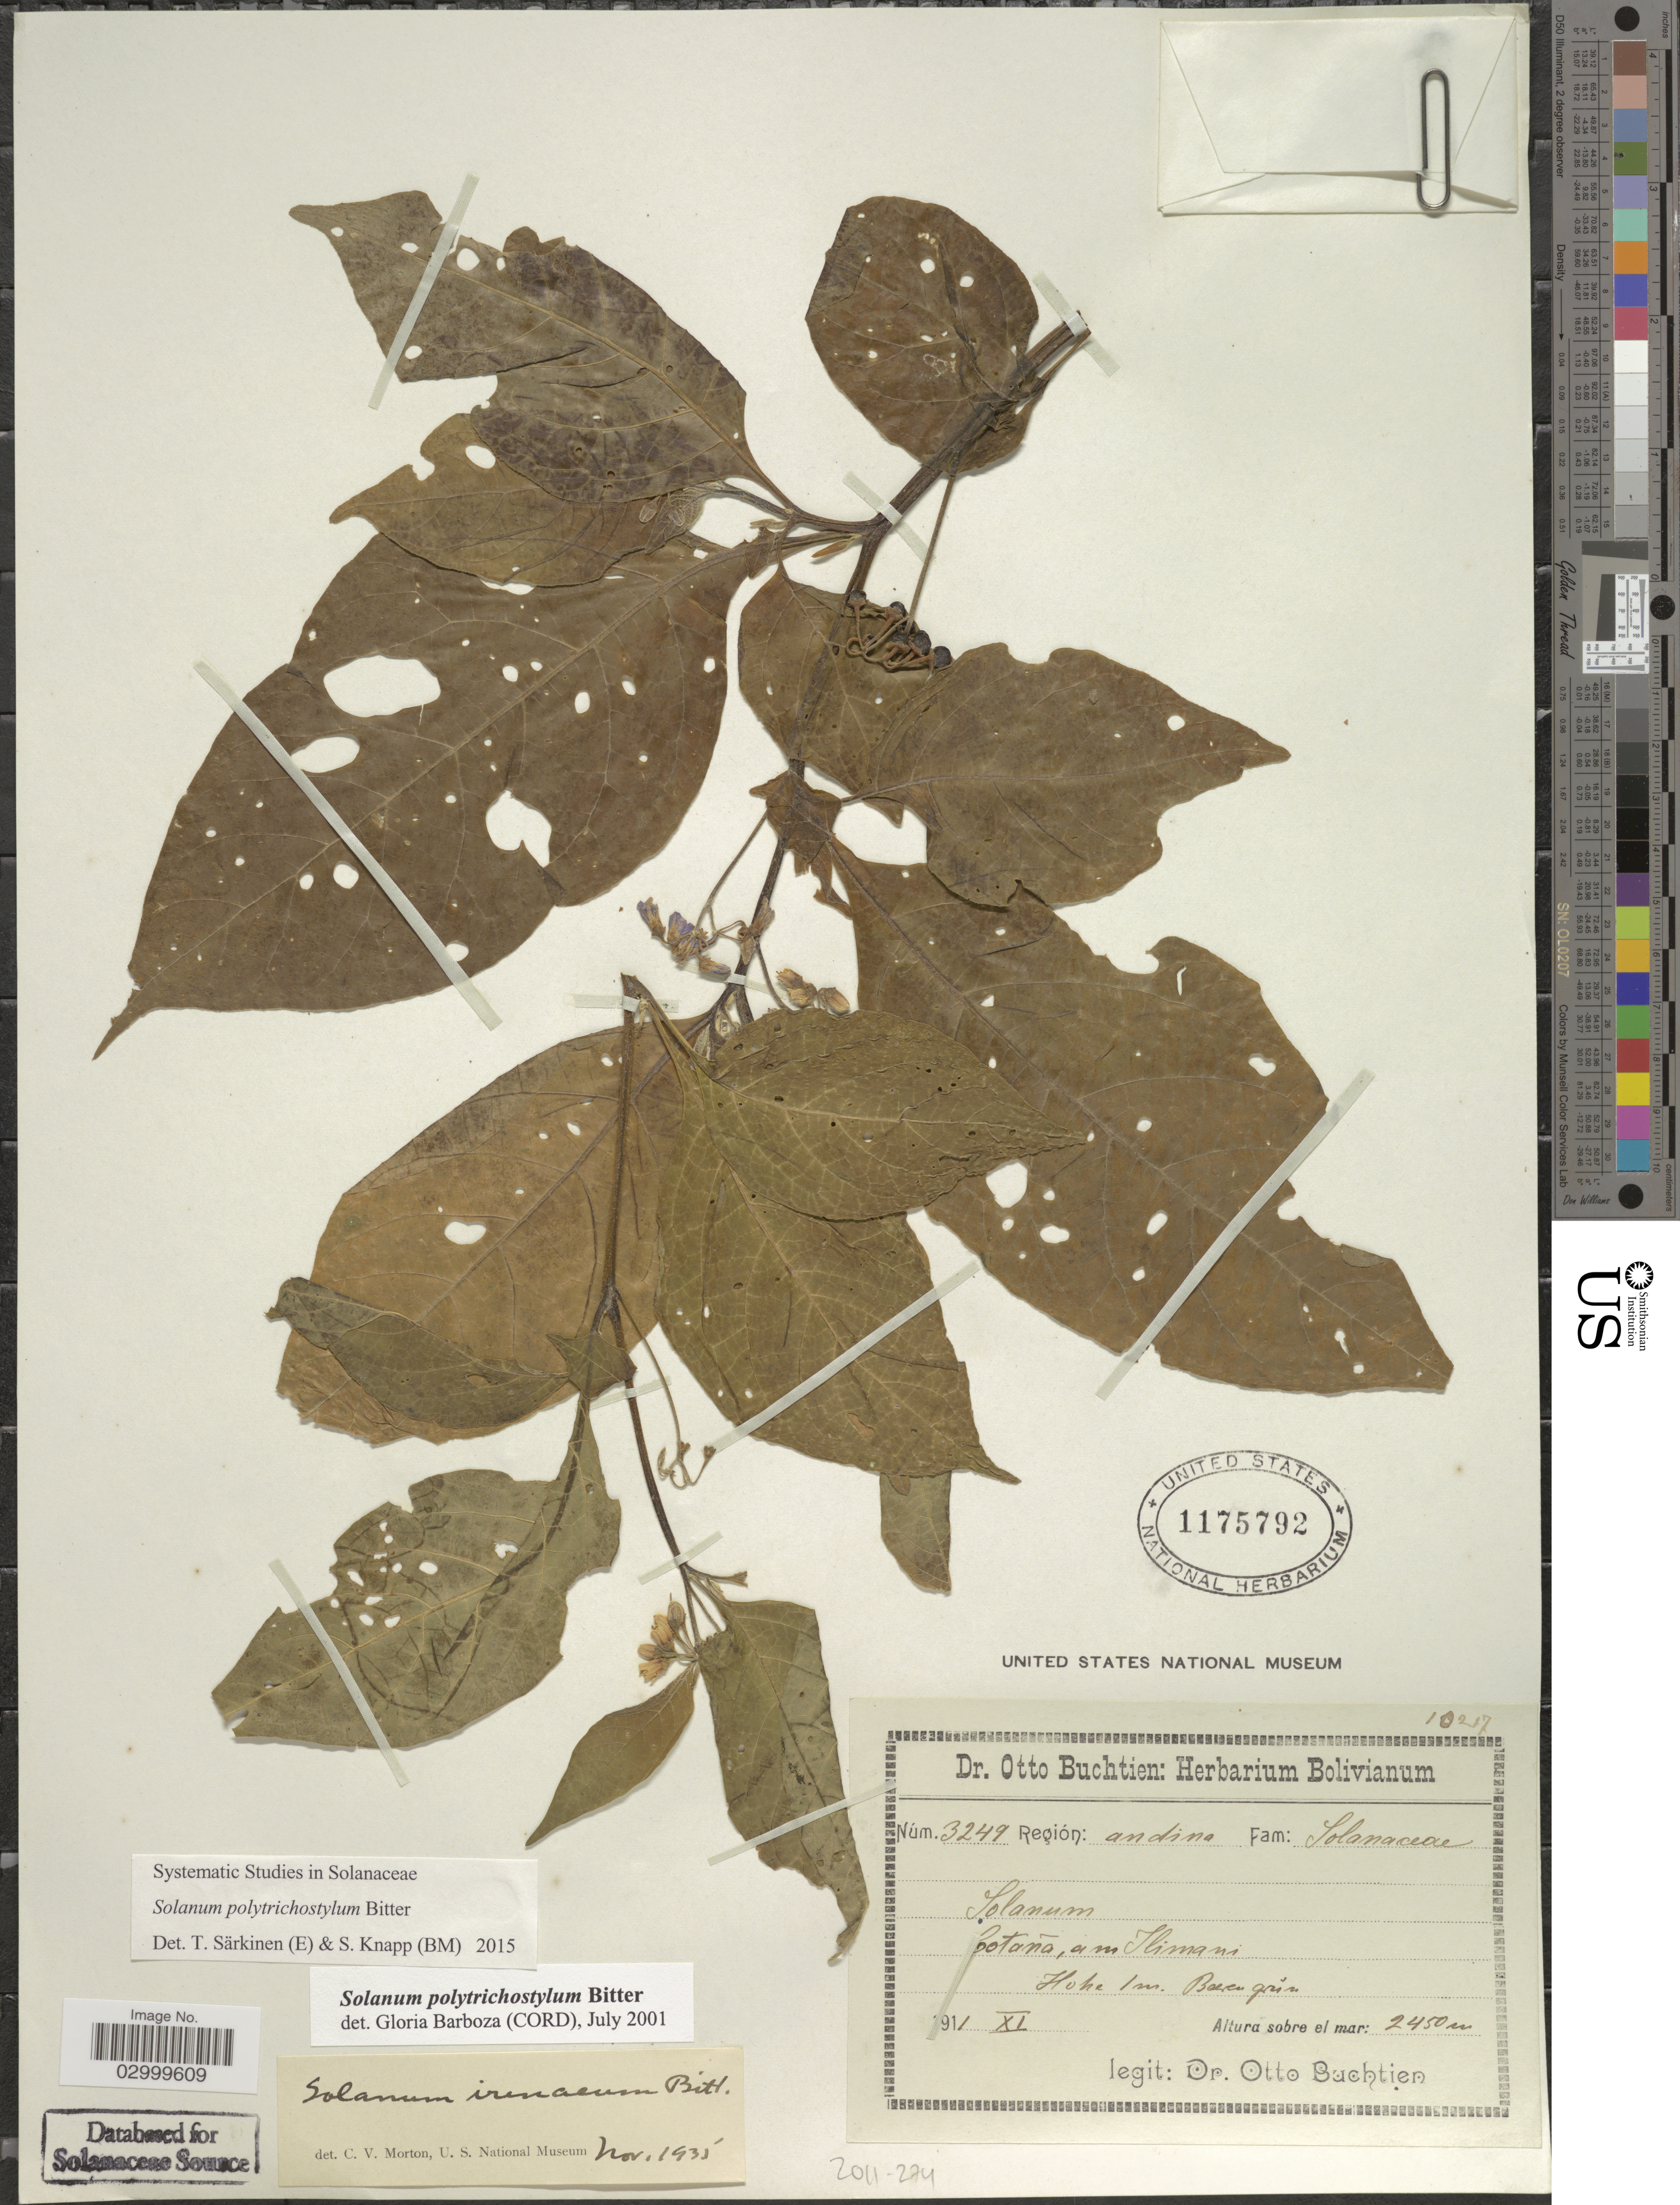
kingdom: Plantae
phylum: Tracheophyta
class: Magnoliopsida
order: Solanales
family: Solanaceae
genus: Solanum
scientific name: Solanum polytrichostylum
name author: Bitter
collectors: O. Buchtien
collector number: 3249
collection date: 1911-11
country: Bolivia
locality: Región: andina, Cotaña, am Ilimani.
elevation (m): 2450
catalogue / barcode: US 1175792